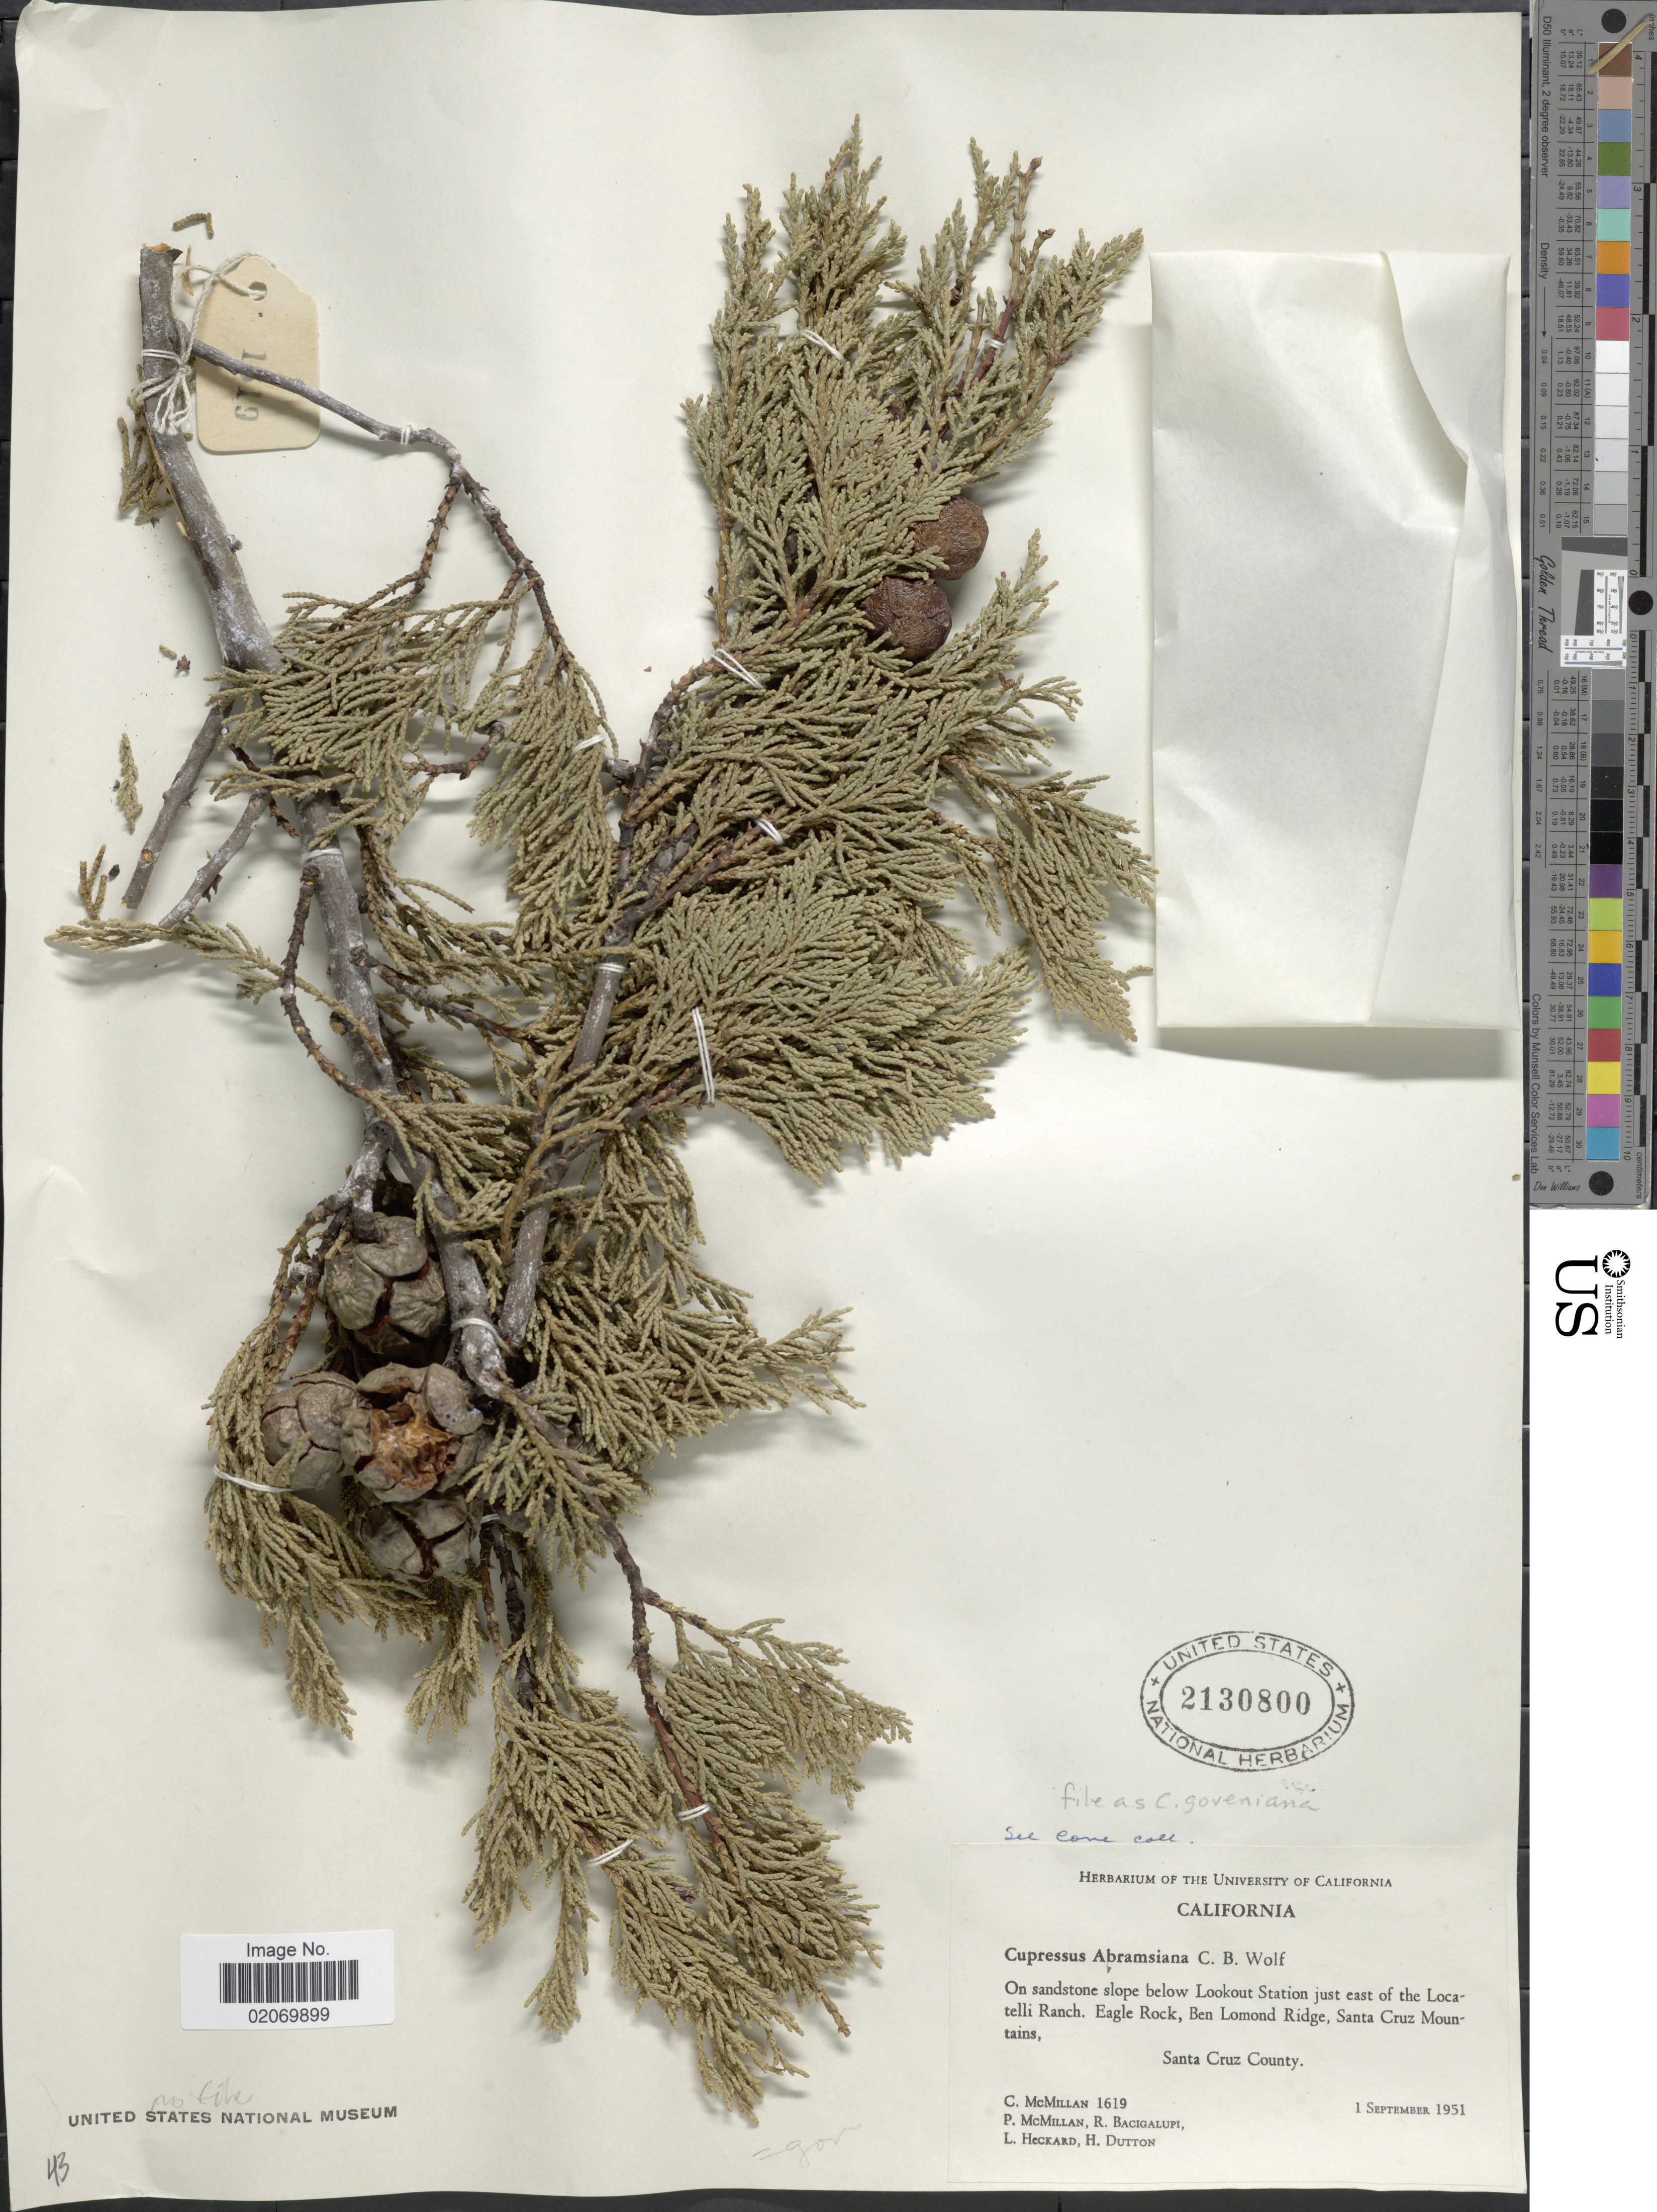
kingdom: Plantae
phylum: Tracheophyta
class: Pinopsida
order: Pinales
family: Cupressaceae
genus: Hesperocyparis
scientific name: Hesperocyparis abramsiana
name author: (C.B. Wolf) Bartel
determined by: (US) Smithsonian Institution - National Museum of Natural History - Department of Botany (UNITED STATES)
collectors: C. McMillan, P. D. McMillan, R. Bacigalupi, L. R. Heckard & H. Dutton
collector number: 1619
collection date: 1951-09-01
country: United States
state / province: California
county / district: Santa Cruz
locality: Below Lookout Station just east of the Locatelli Ranch, Eagle Rock, Ben Lomond Ridge, Santa Cruz Mountains, Santa Cruz County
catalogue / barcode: US 2130800